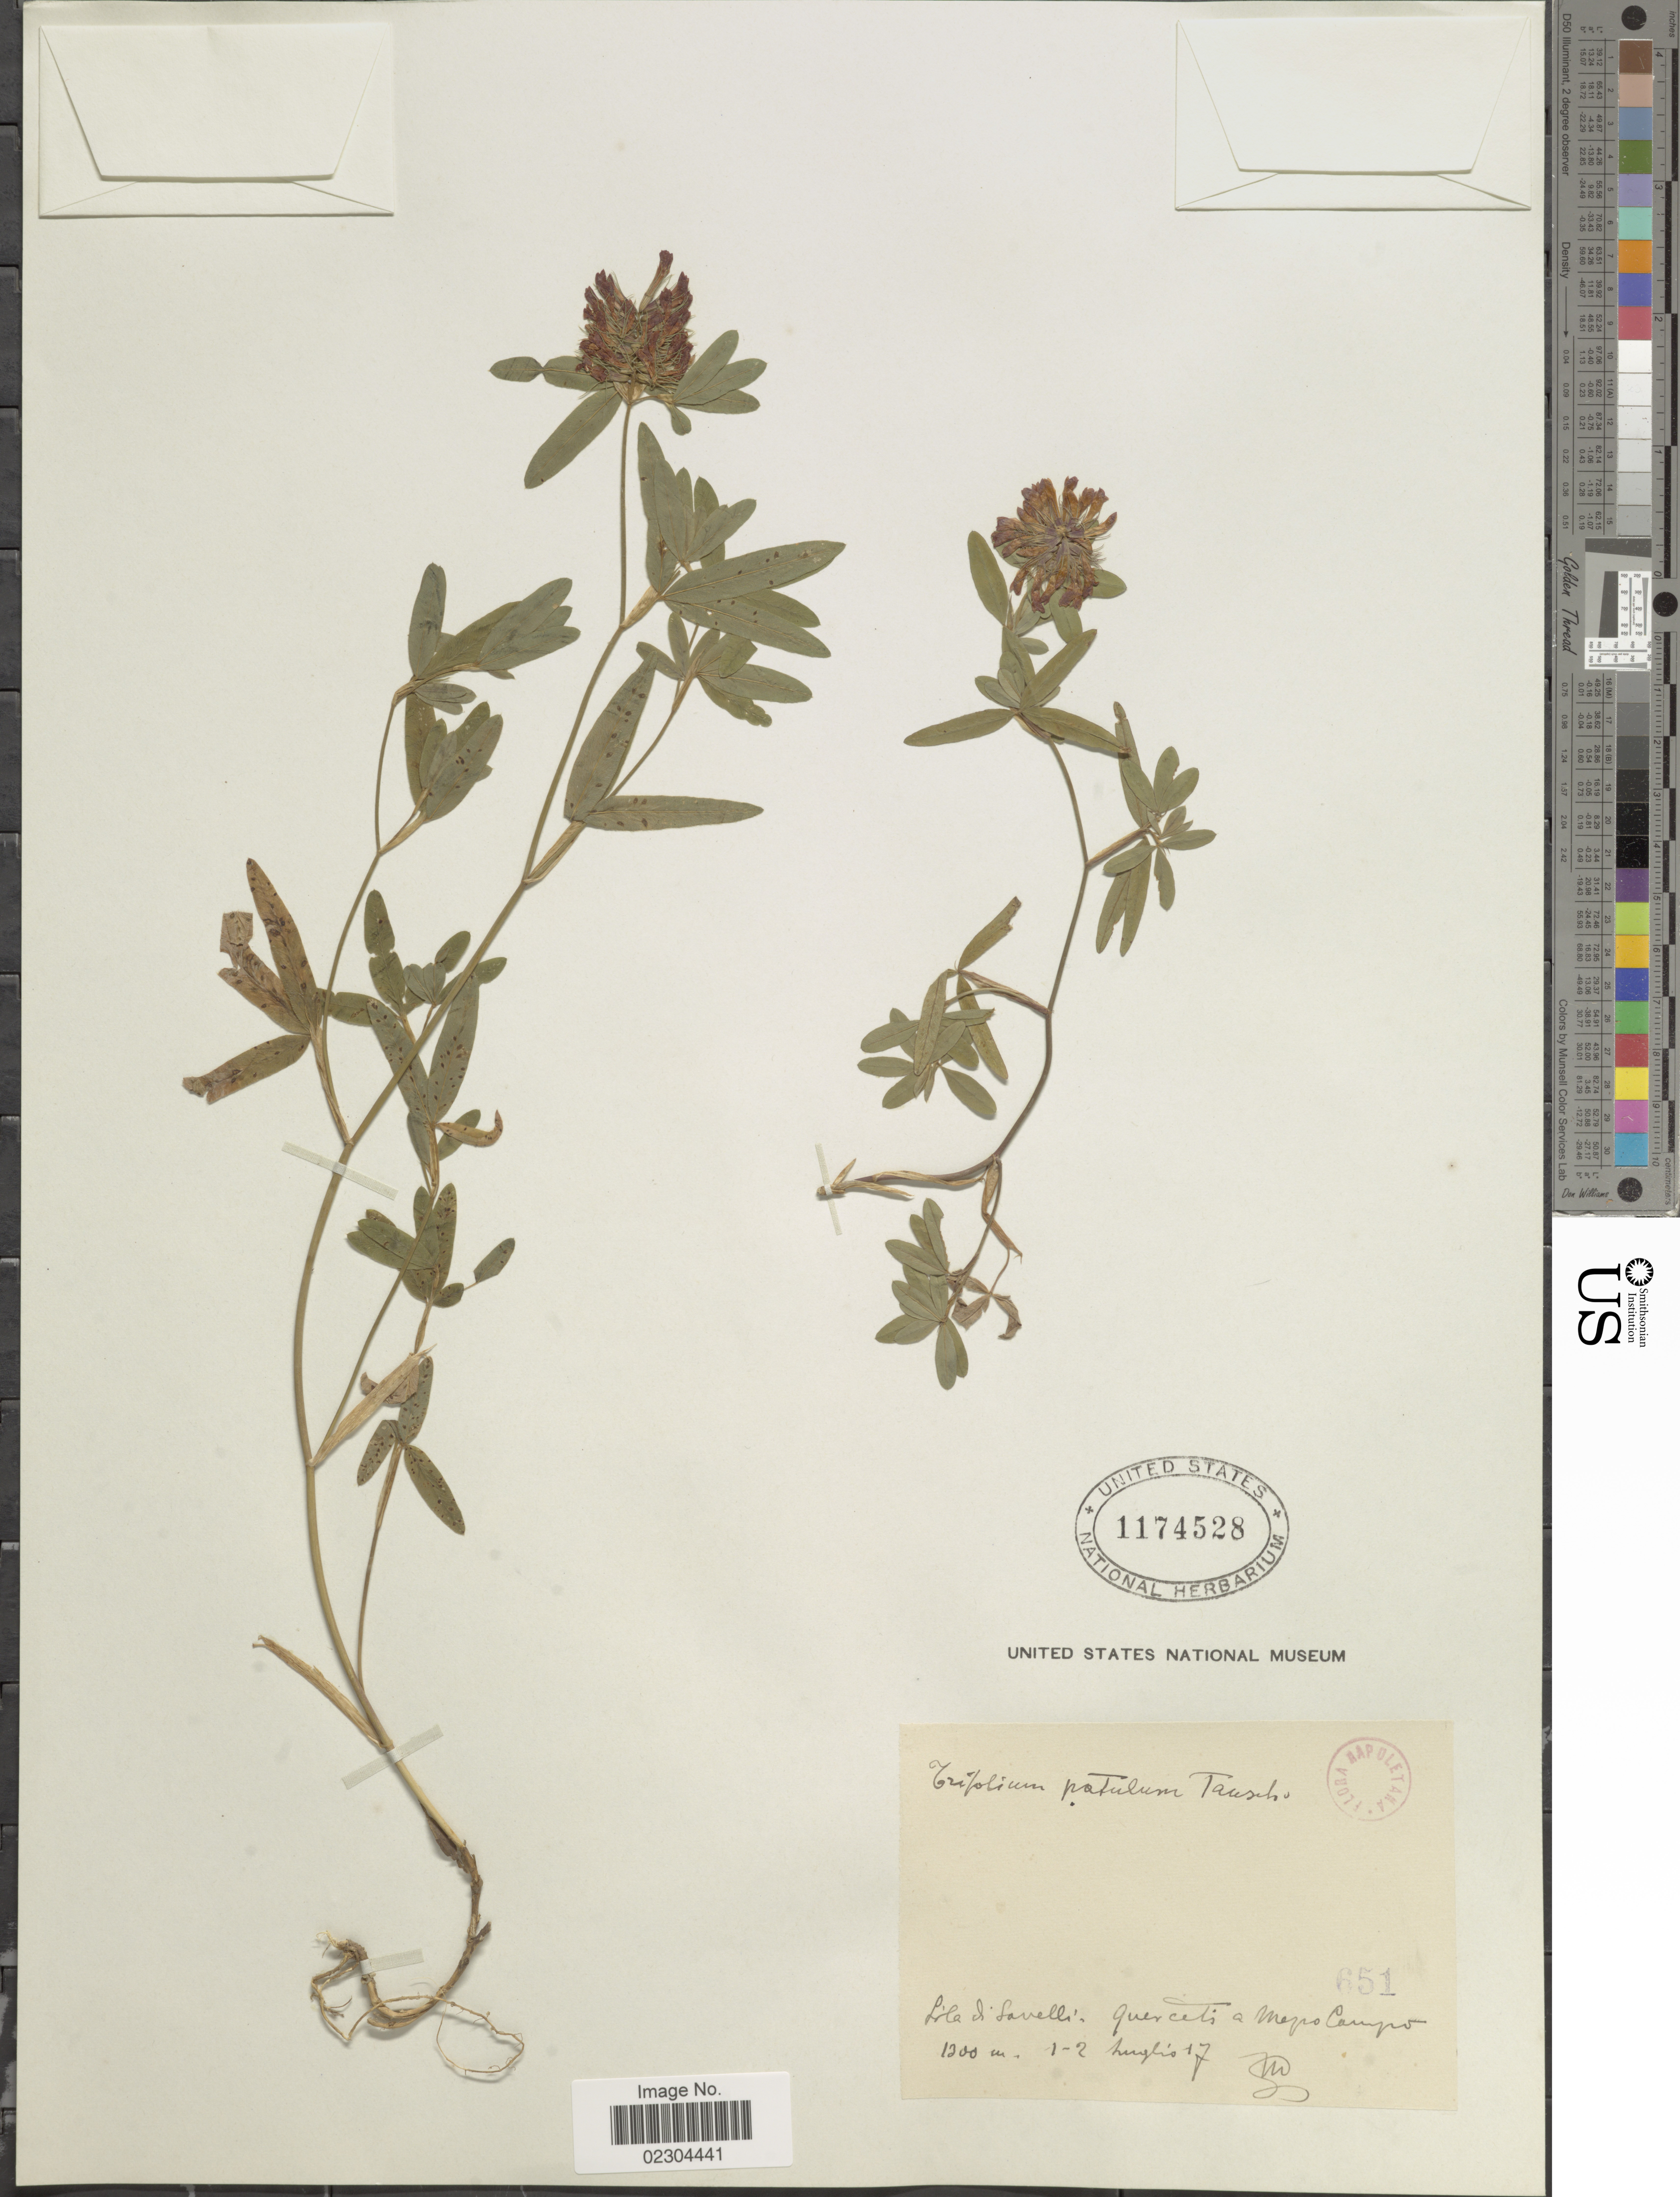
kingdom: Plantae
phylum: Tracheophyta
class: Magnoliopsida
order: Fabales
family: Fabaceae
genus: Trifolium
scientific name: Trifolium patulum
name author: Tausch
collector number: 651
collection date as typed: Transcribed d/m/y: 1/7/17 to 2/7/17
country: Italy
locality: Slva de Savelli: Quercetis a Mepo Campo [interpreted]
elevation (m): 1300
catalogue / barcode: US 1174528